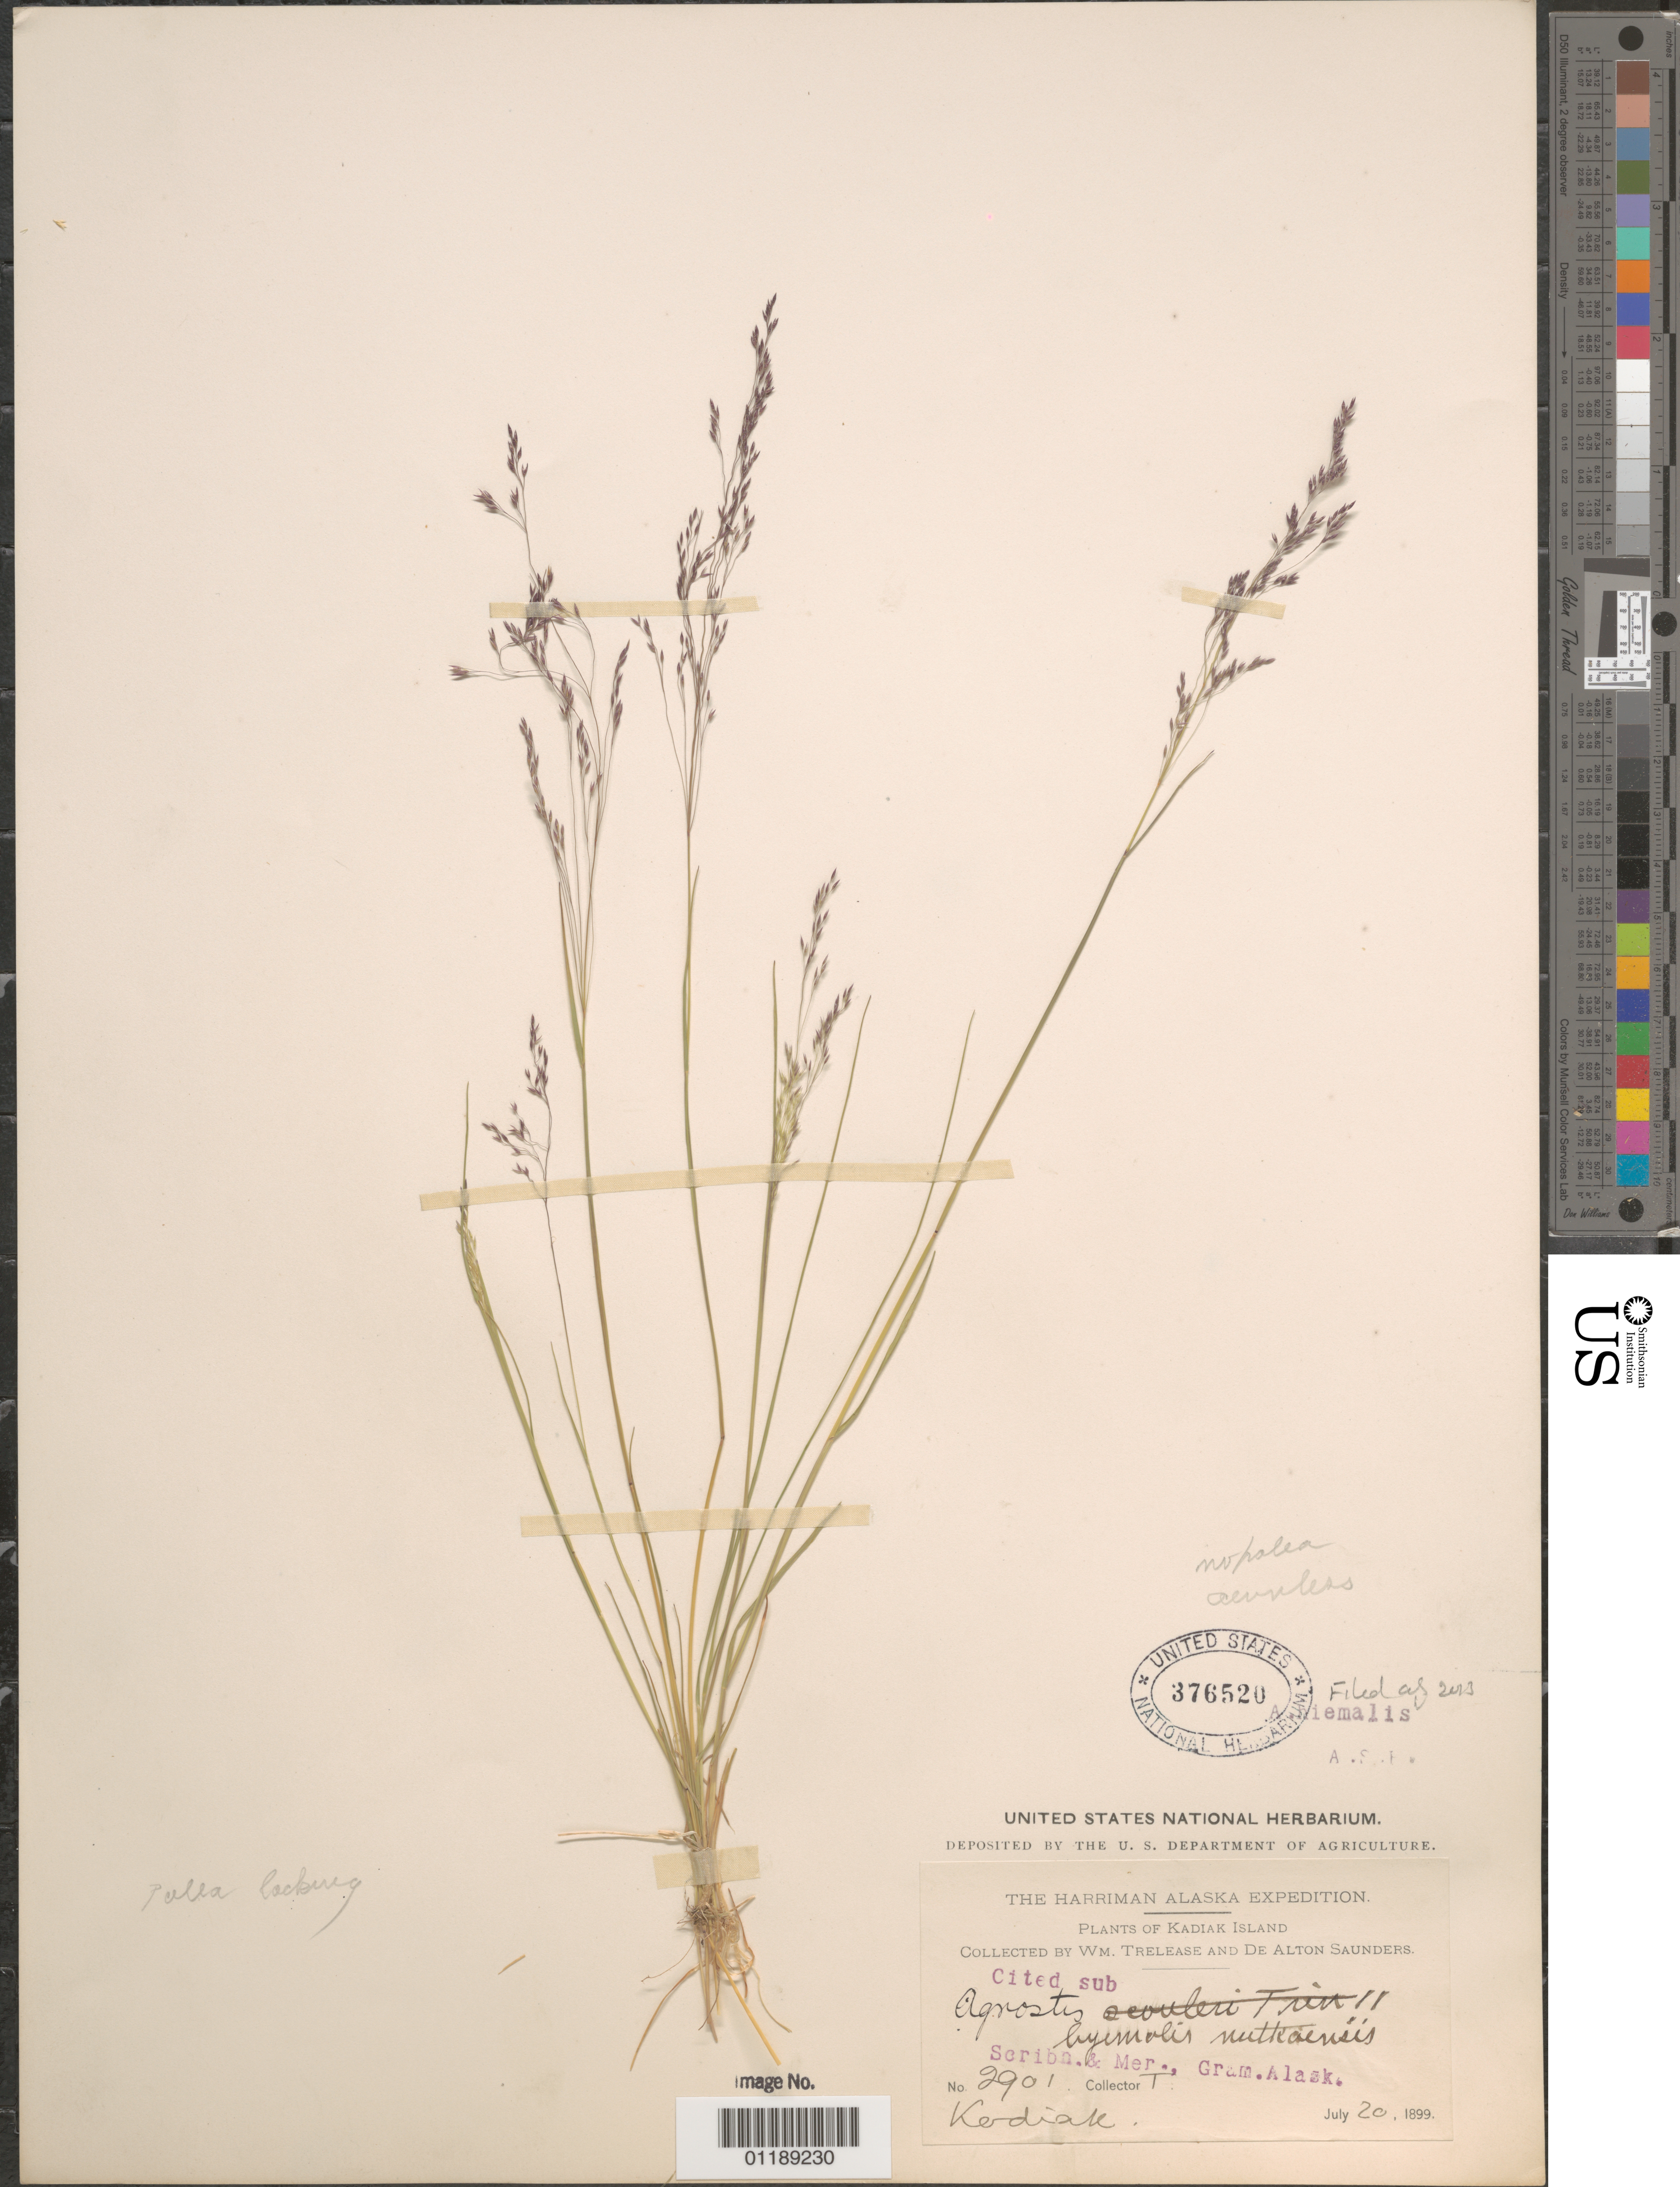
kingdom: Plantae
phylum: Tracheophyta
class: Liliopsida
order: Poales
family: Poaceae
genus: Agrostis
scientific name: Agrostis hiemalis (Walter) Britton et al., orth. var.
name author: (Walter) Britton et al.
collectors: W. Trelease & D. Saunders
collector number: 2901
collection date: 1899-07-20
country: United States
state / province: Alaska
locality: Kodiak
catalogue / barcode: US 376520